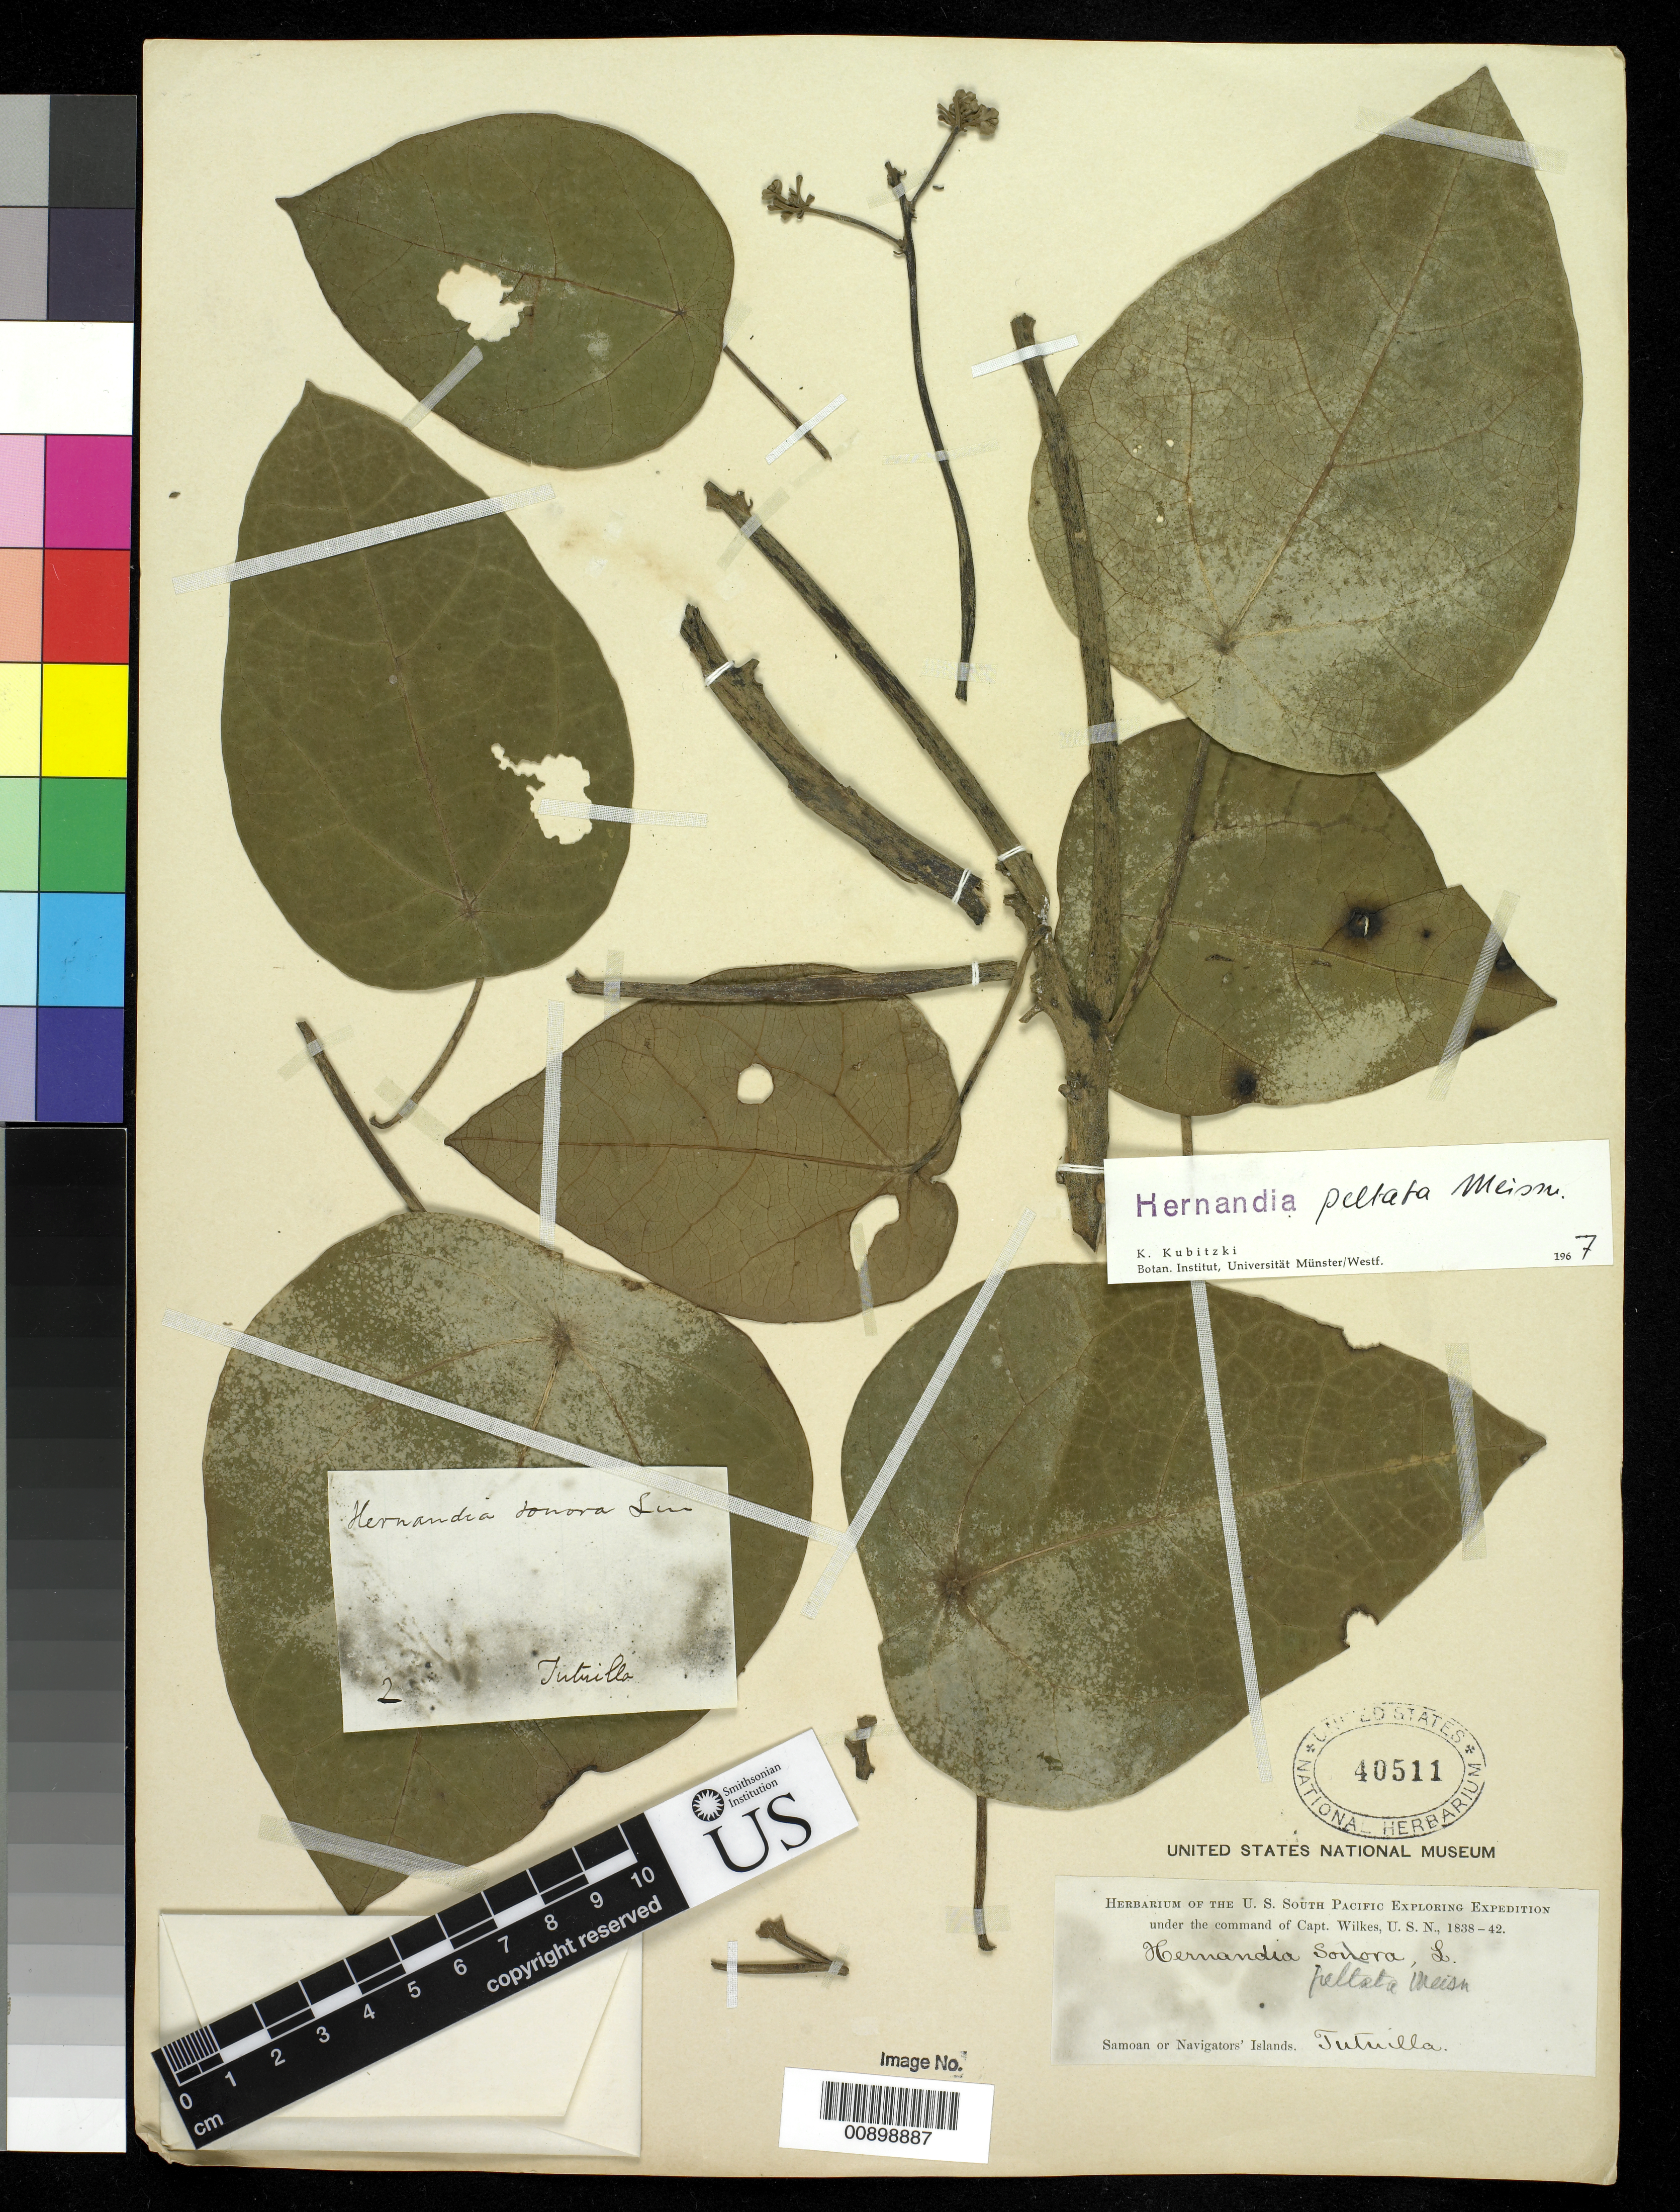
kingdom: Plantae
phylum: Tracheophyta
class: Magnoliopsida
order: Laurales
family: Hernandiaceae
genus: Hernandia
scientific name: Hernandia nymphaeifolia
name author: (C. Presl) Kubitzki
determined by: Strong, M. T., (US), Smithsonian Institution - National Museum of Natural History (UNITED STATES)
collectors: Wilkes Explor. Exped.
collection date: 1838/1842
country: American Samoa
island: Tutua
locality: Samoan to Navigator's Islands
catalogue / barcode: US 40511